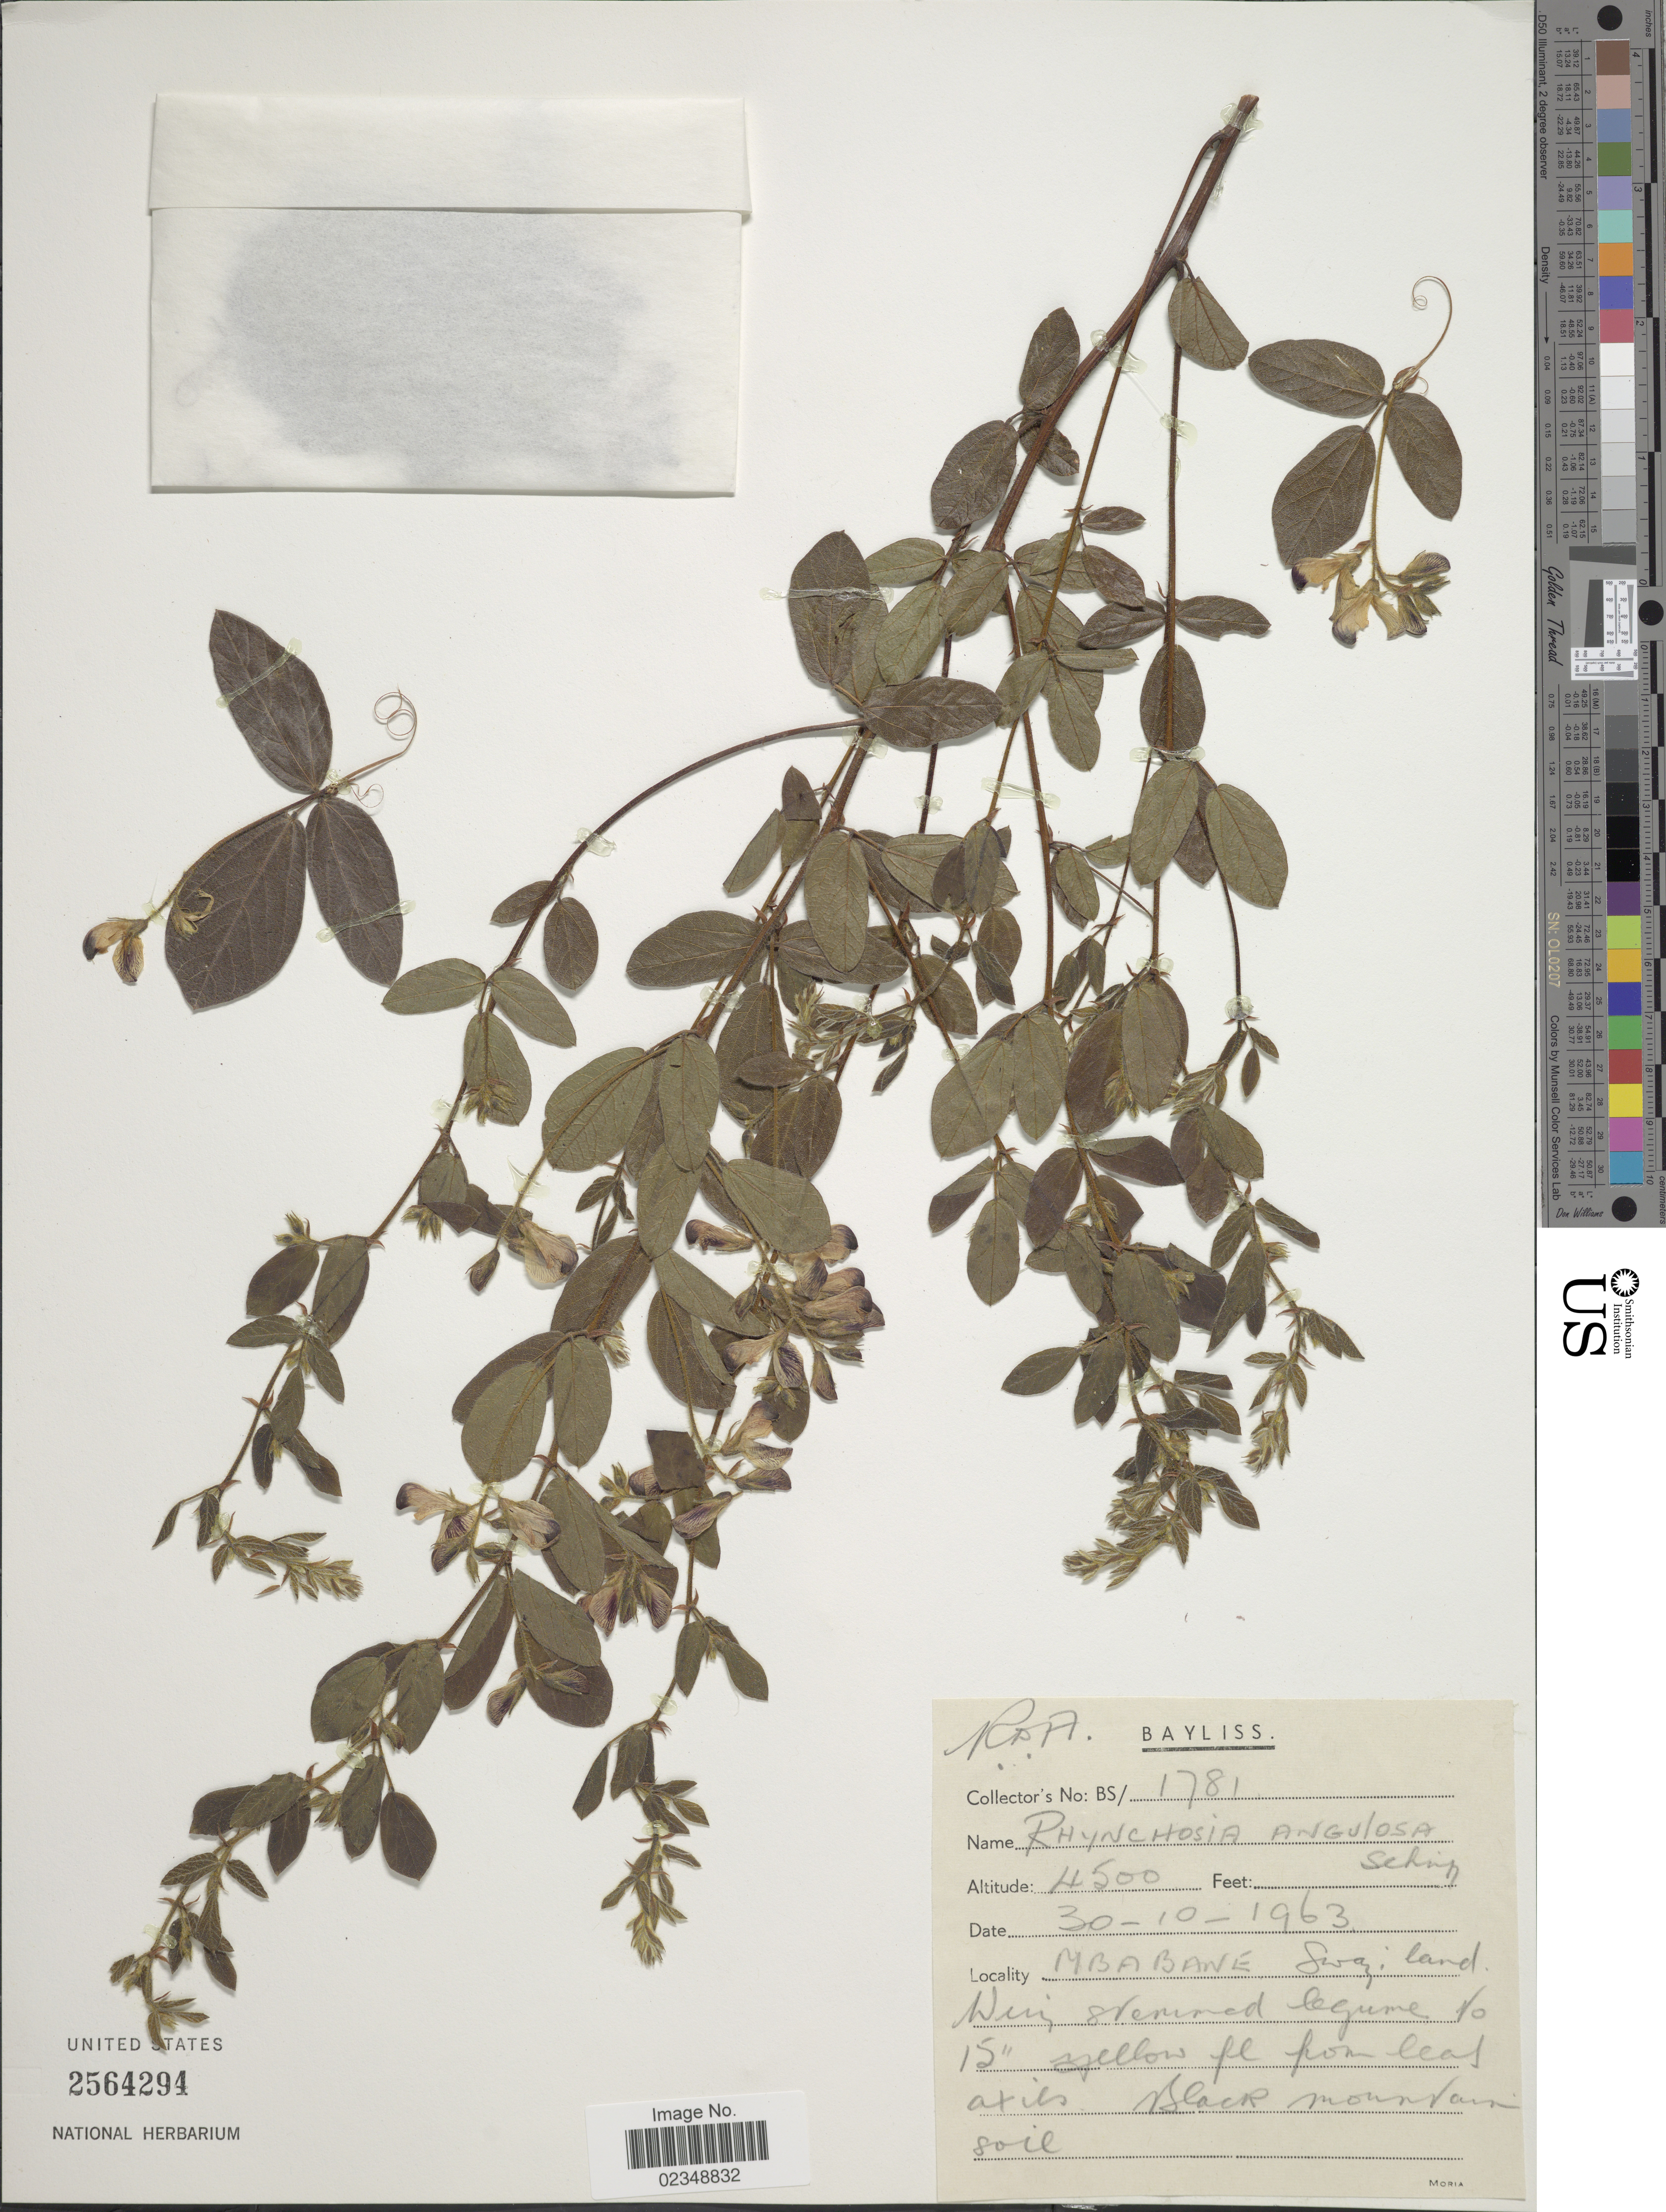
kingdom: Plantae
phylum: Tracheophyta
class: Magnoliopsida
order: Fabales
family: Fabaceae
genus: Rhynchosia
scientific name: Rhynchosia angulosa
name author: Schinz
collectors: Bayliss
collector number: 1781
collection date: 1963-10-30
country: Eswatini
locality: Mbabane, Swaziland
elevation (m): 1372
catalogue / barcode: US 2564294